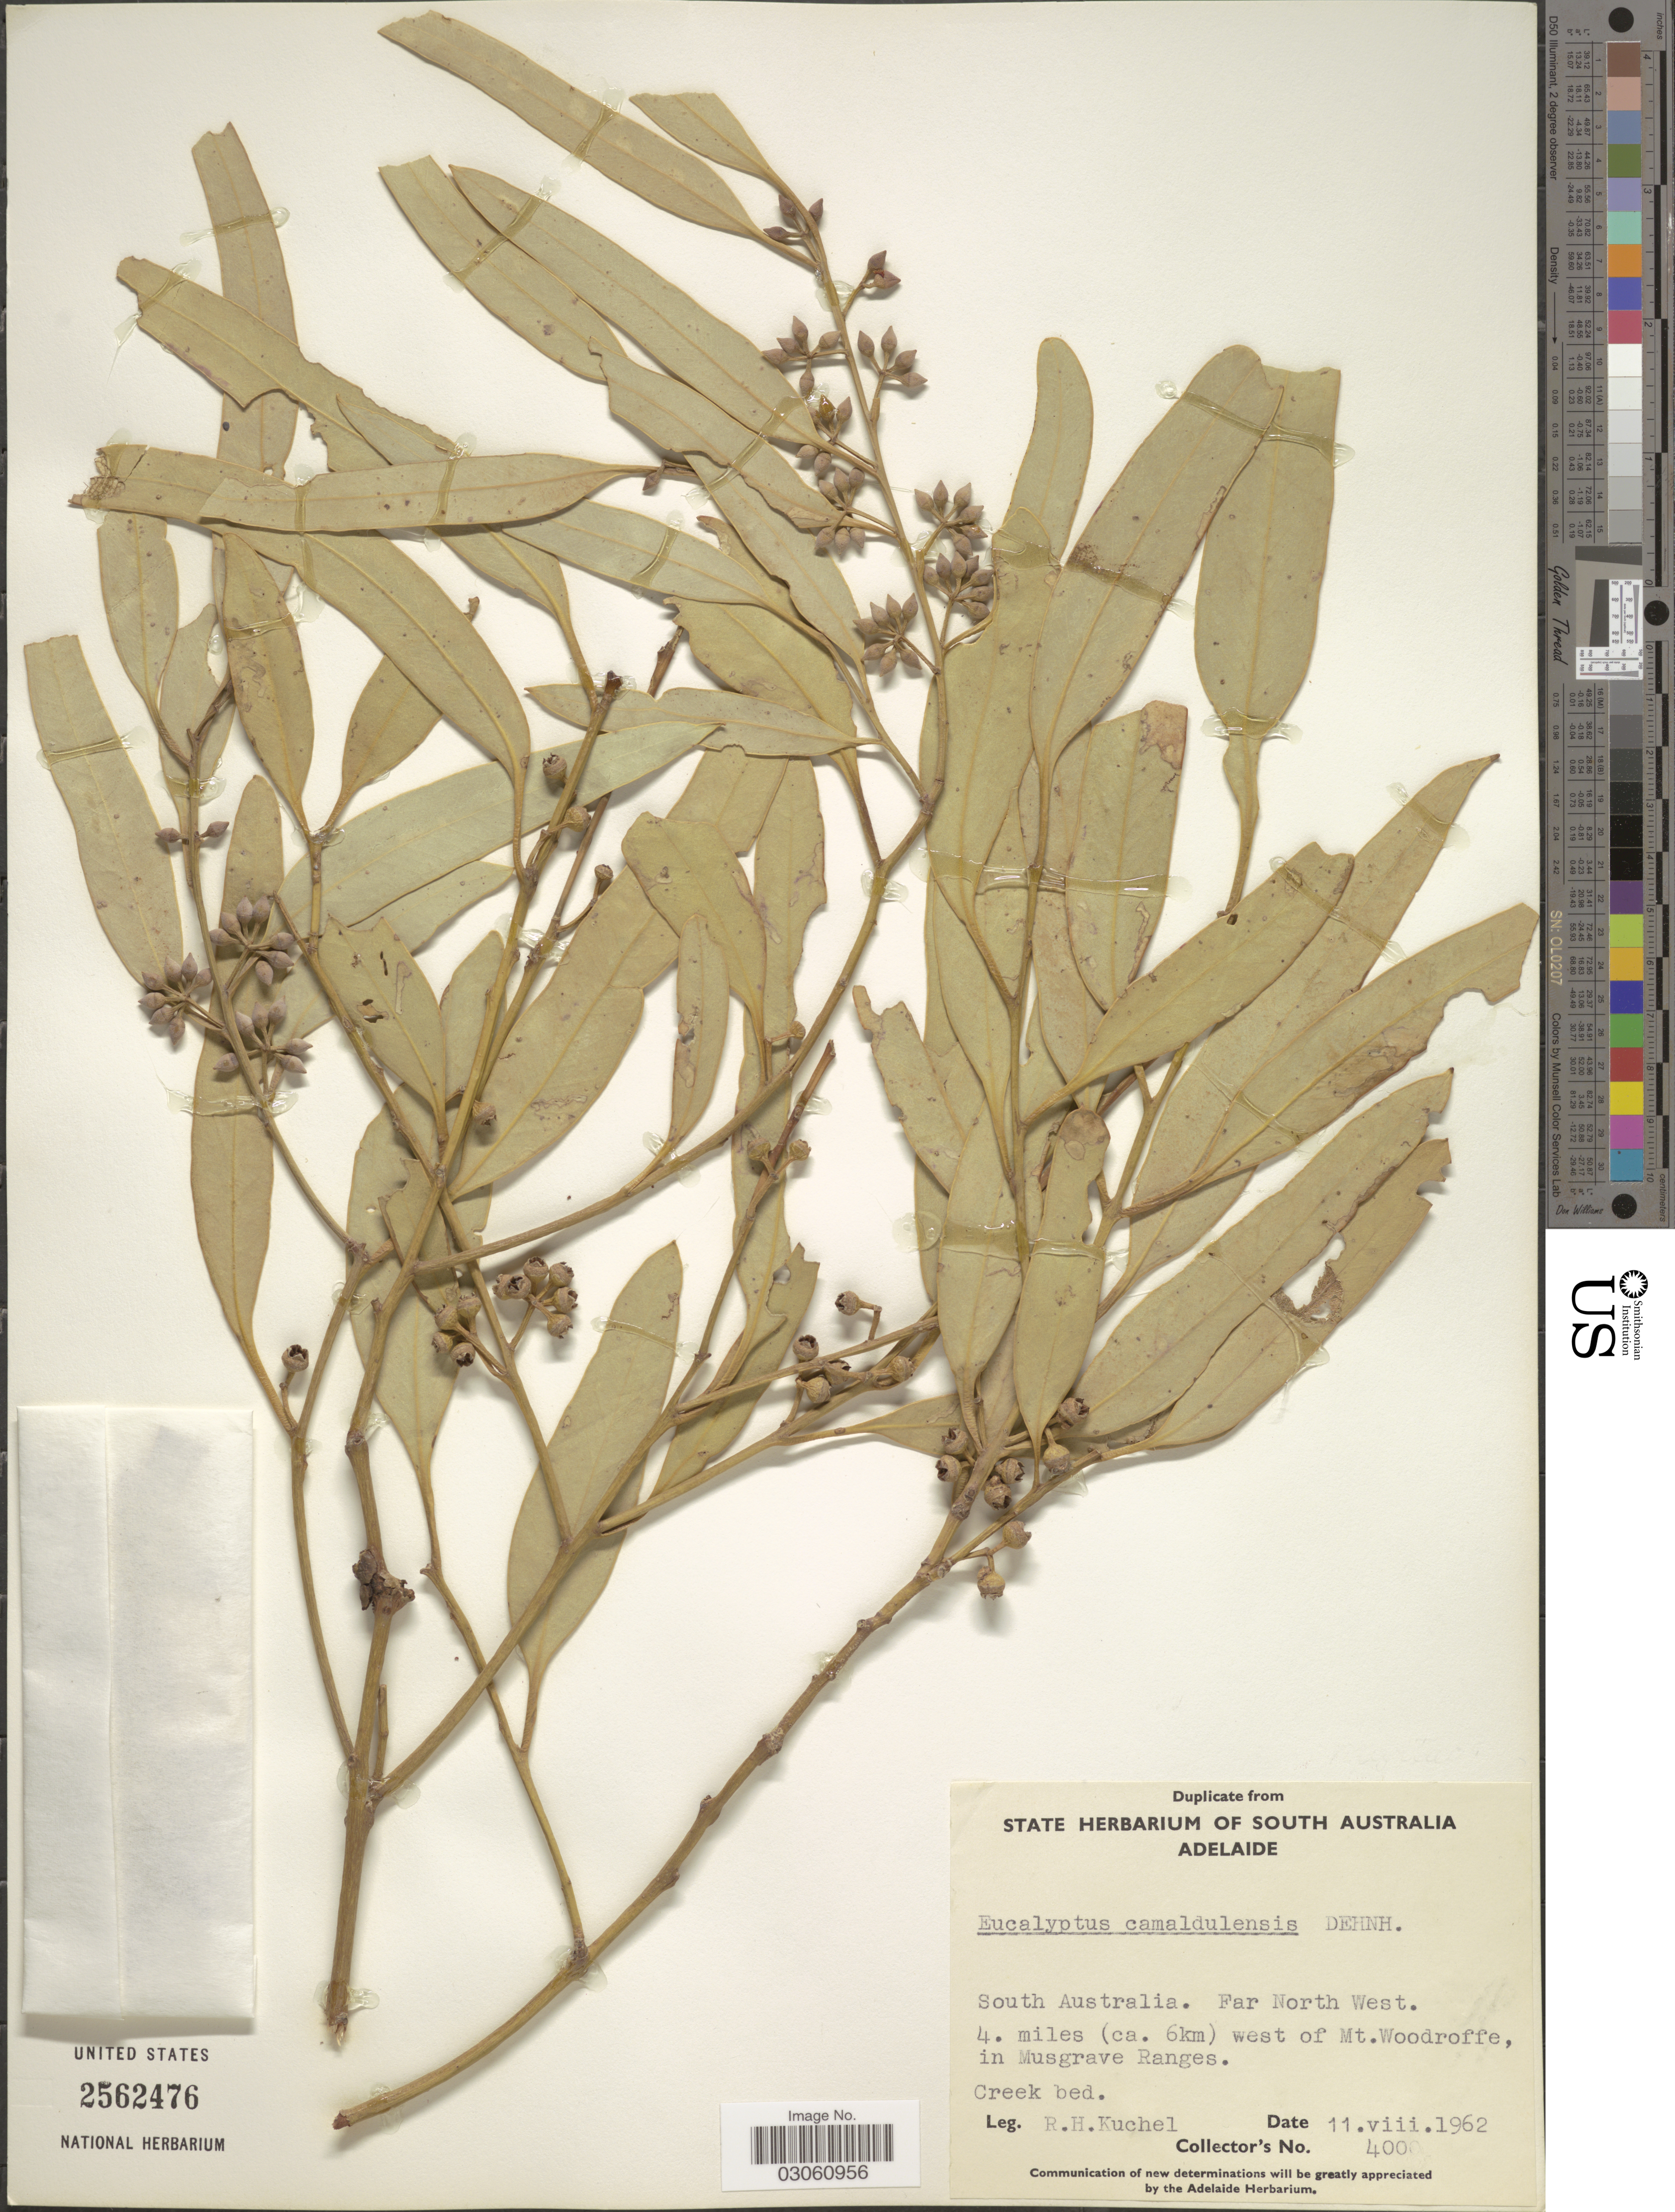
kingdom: Plantae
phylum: Tracheophyta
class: Magnoliopsida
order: Myrtales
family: Myrtaceae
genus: Eucalyptus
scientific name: Eucalyptus camaldulensis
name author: Dehnh.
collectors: R. Kuchel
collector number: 400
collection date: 1962-08-11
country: Australia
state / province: South Australia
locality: South Australia, Far North West, 4 miles (ca. 6km) west of Mt. Woodroffe in Musgrave Ranges, Creek bed.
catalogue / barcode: US 2562476